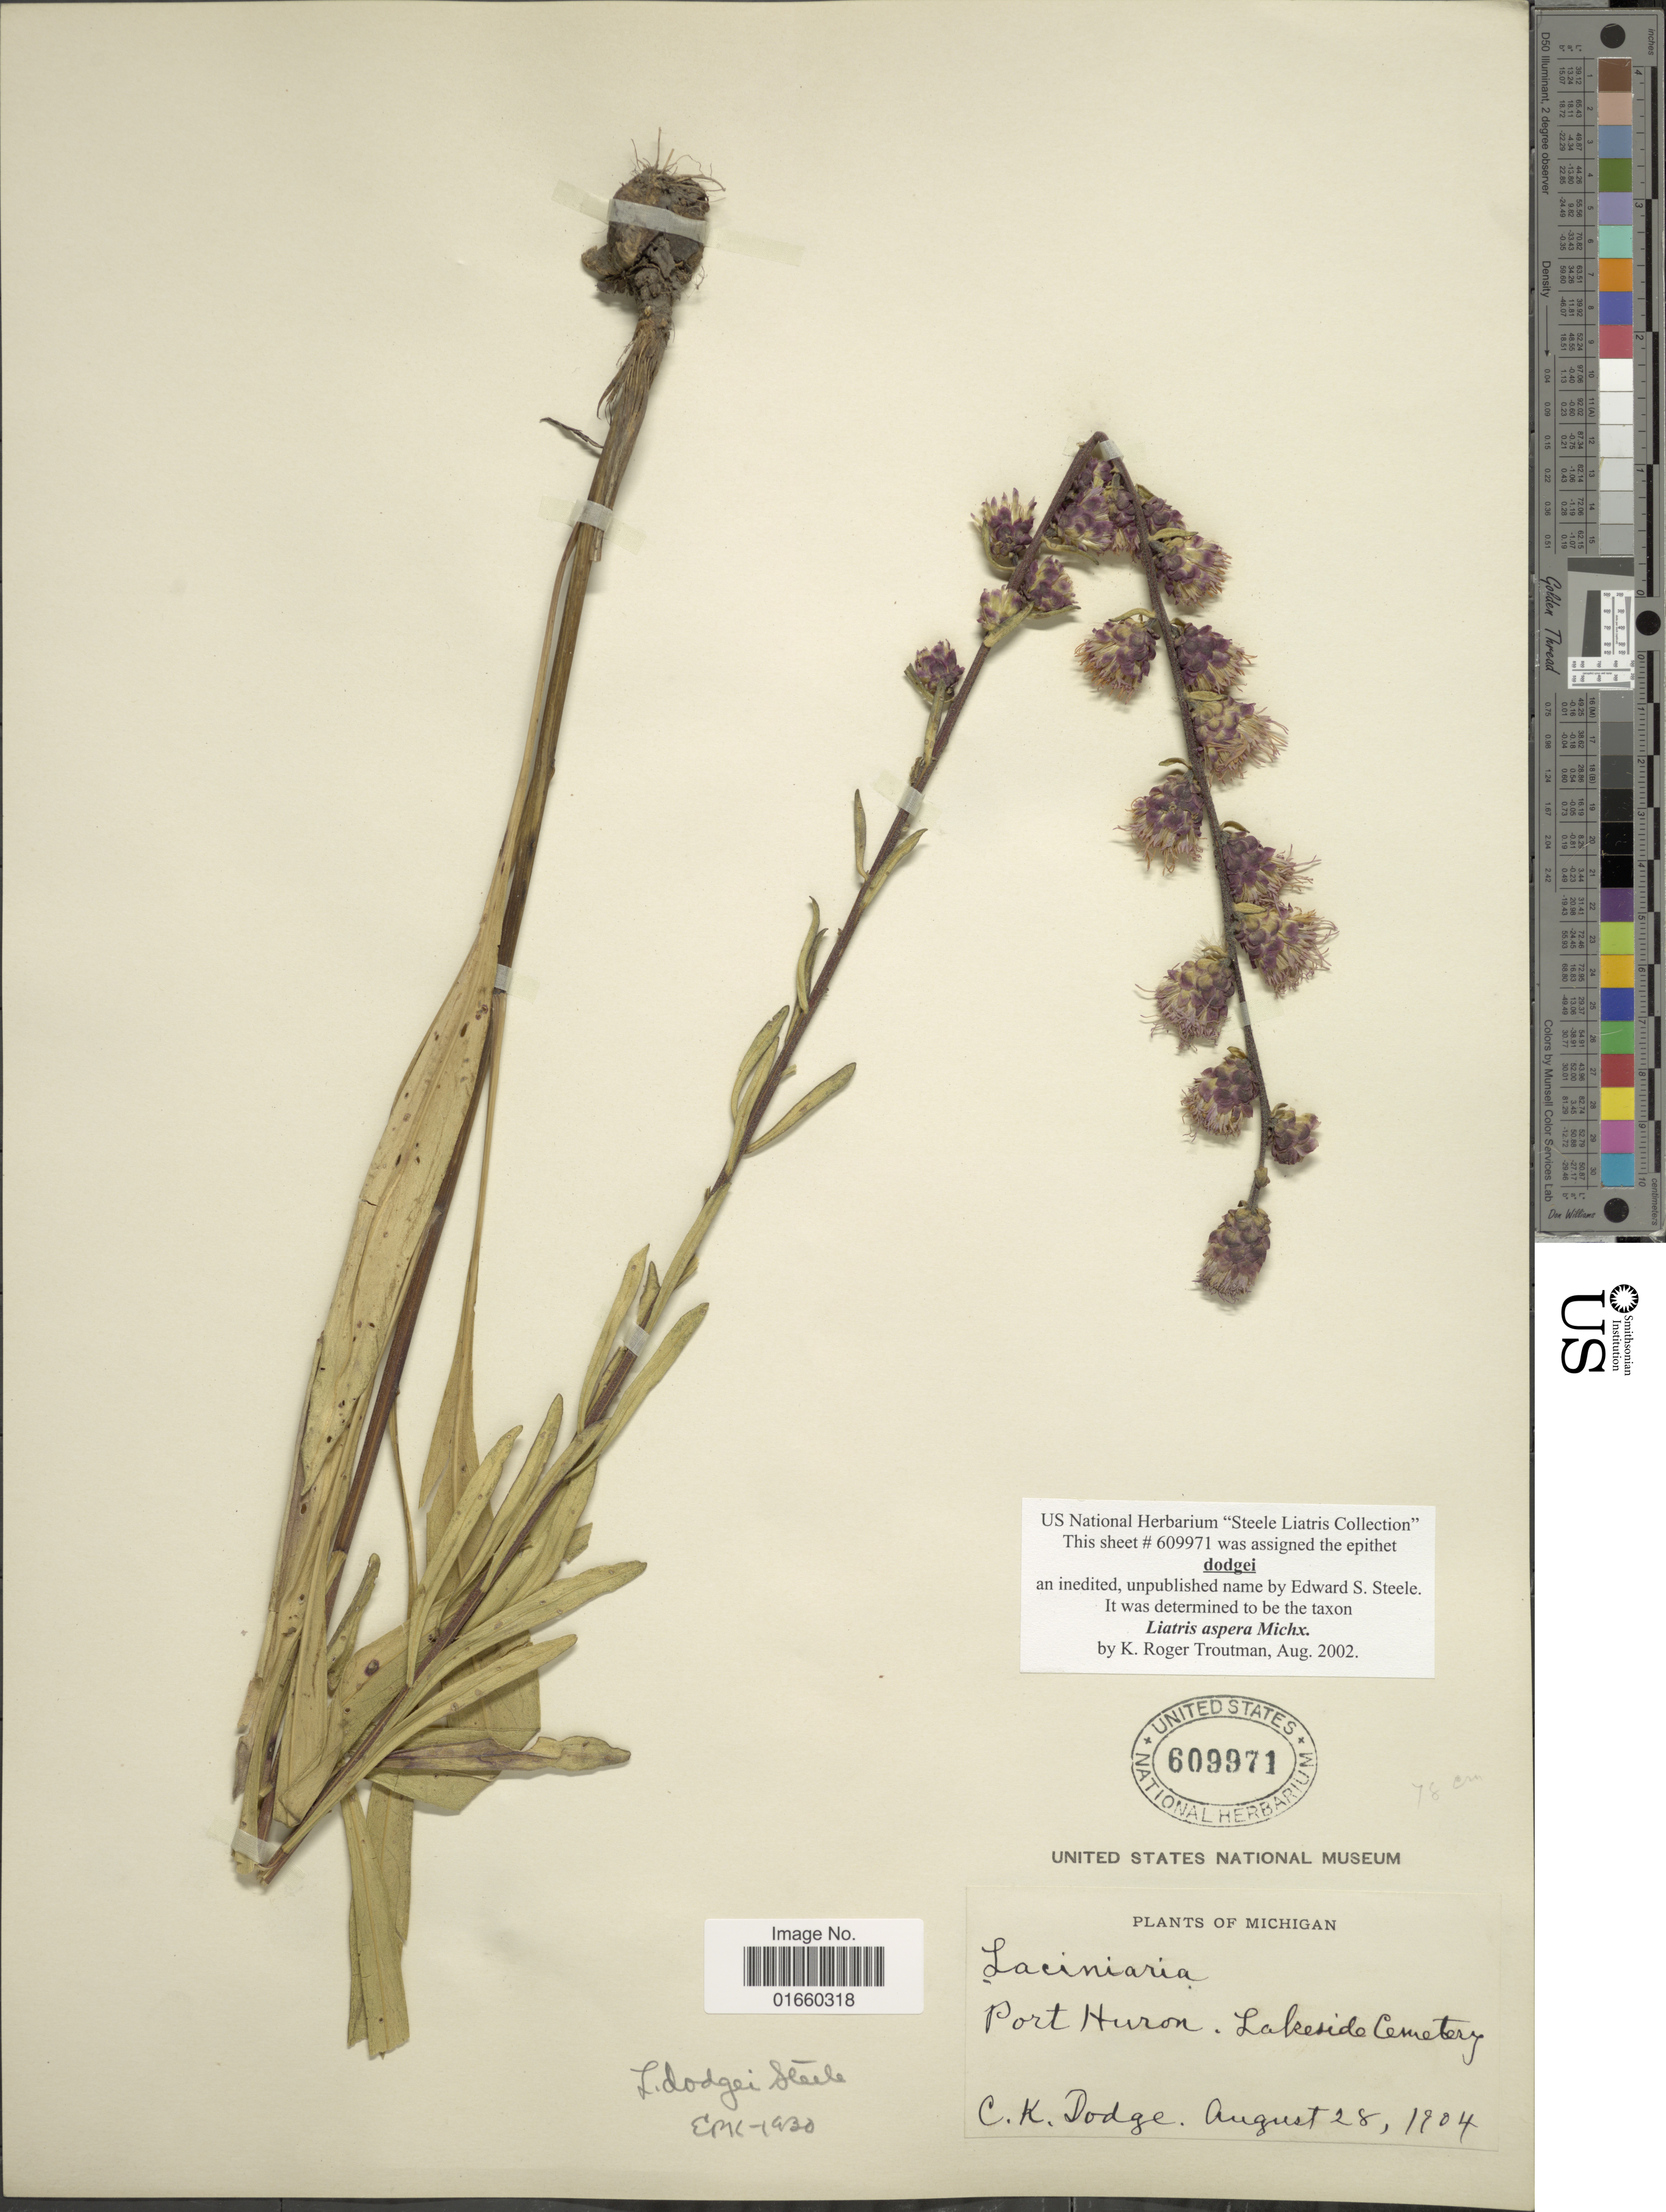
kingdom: Plantae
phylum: Tracheophyta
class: Magnoliopsida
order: Asterales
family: Asteraceae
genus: Liatris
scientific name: Liatris aspera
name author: Michx.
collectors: C. Dodge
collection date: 1904-08-28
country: United States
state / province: Michigan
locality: Port Huron, Lakeside Cemetery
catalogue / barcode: US 609971